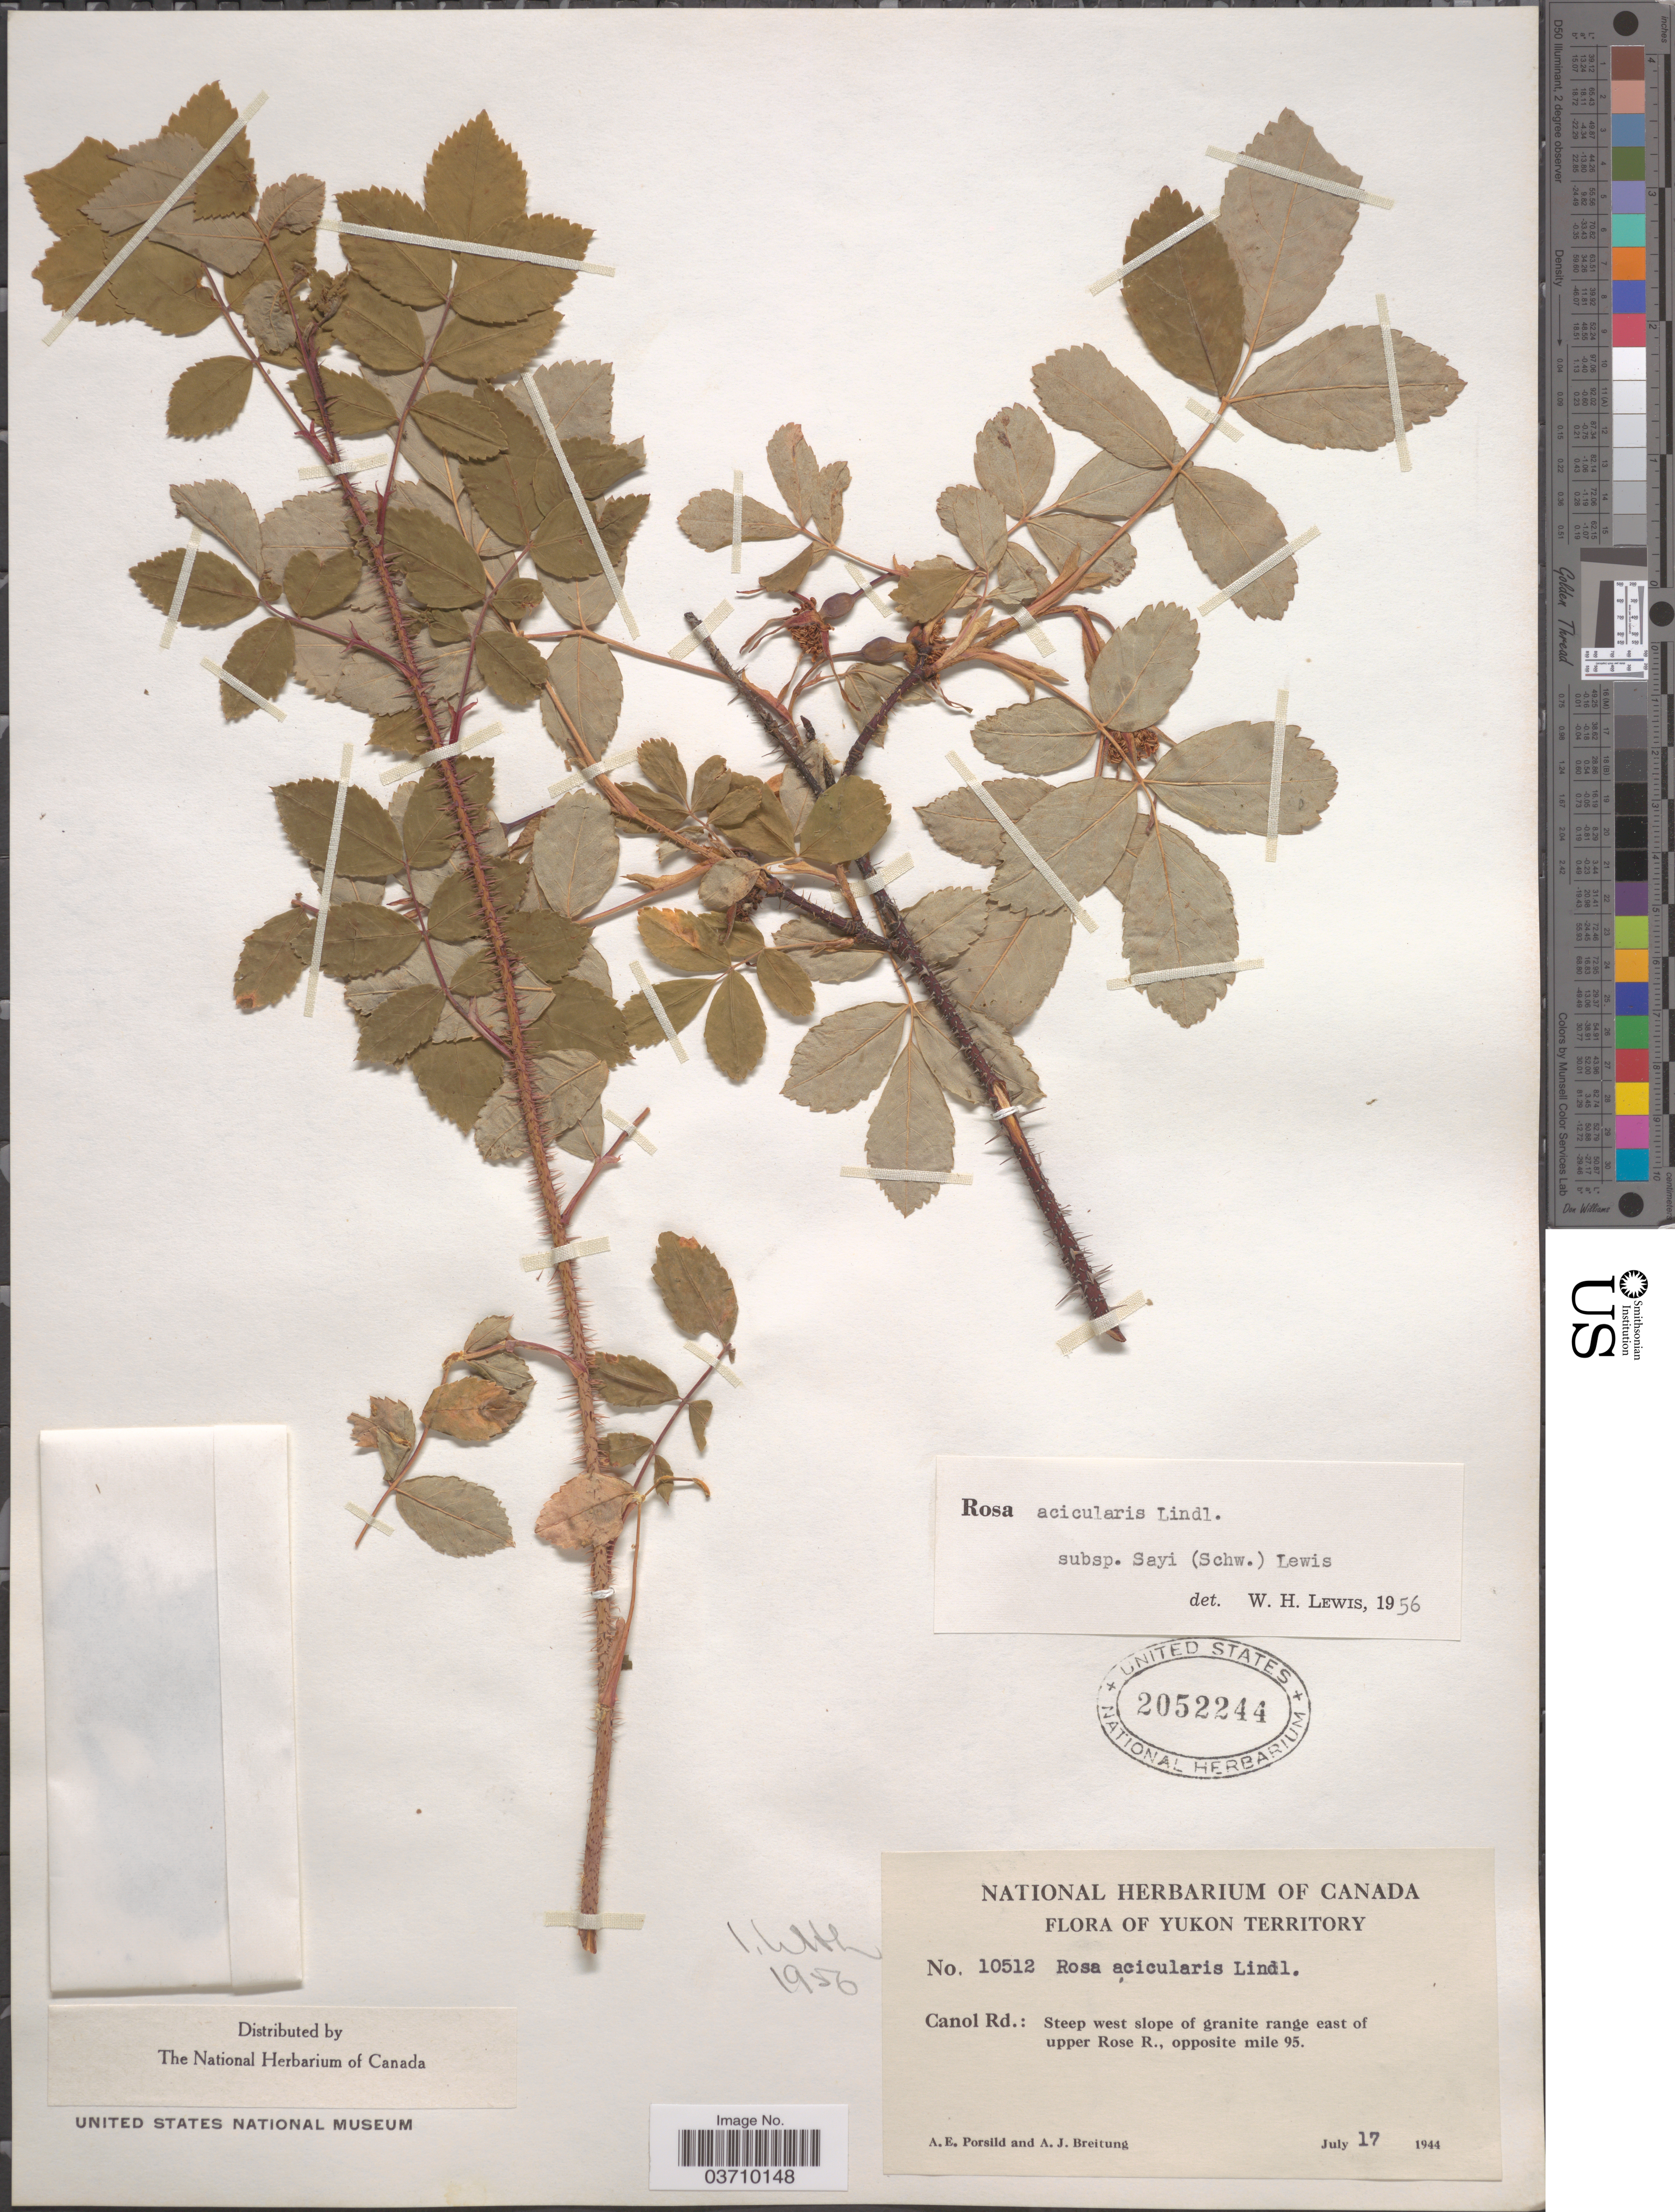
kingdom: Plantae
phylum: Tracheophyta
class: Magnoliopsida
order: Rosales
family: Rosaceae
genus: Rosa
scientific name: Rosa acicularis var. sayi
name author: (Schwein.) Rehder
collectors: A. E. Porsild & A. Breitung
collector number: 10512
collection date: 1944-07-17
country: Canada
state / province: Yukon Territory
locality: Canol Rd.: Steep west slope of granite range east of upper Rose R., opposite mile 95.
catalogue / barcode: US 2052244